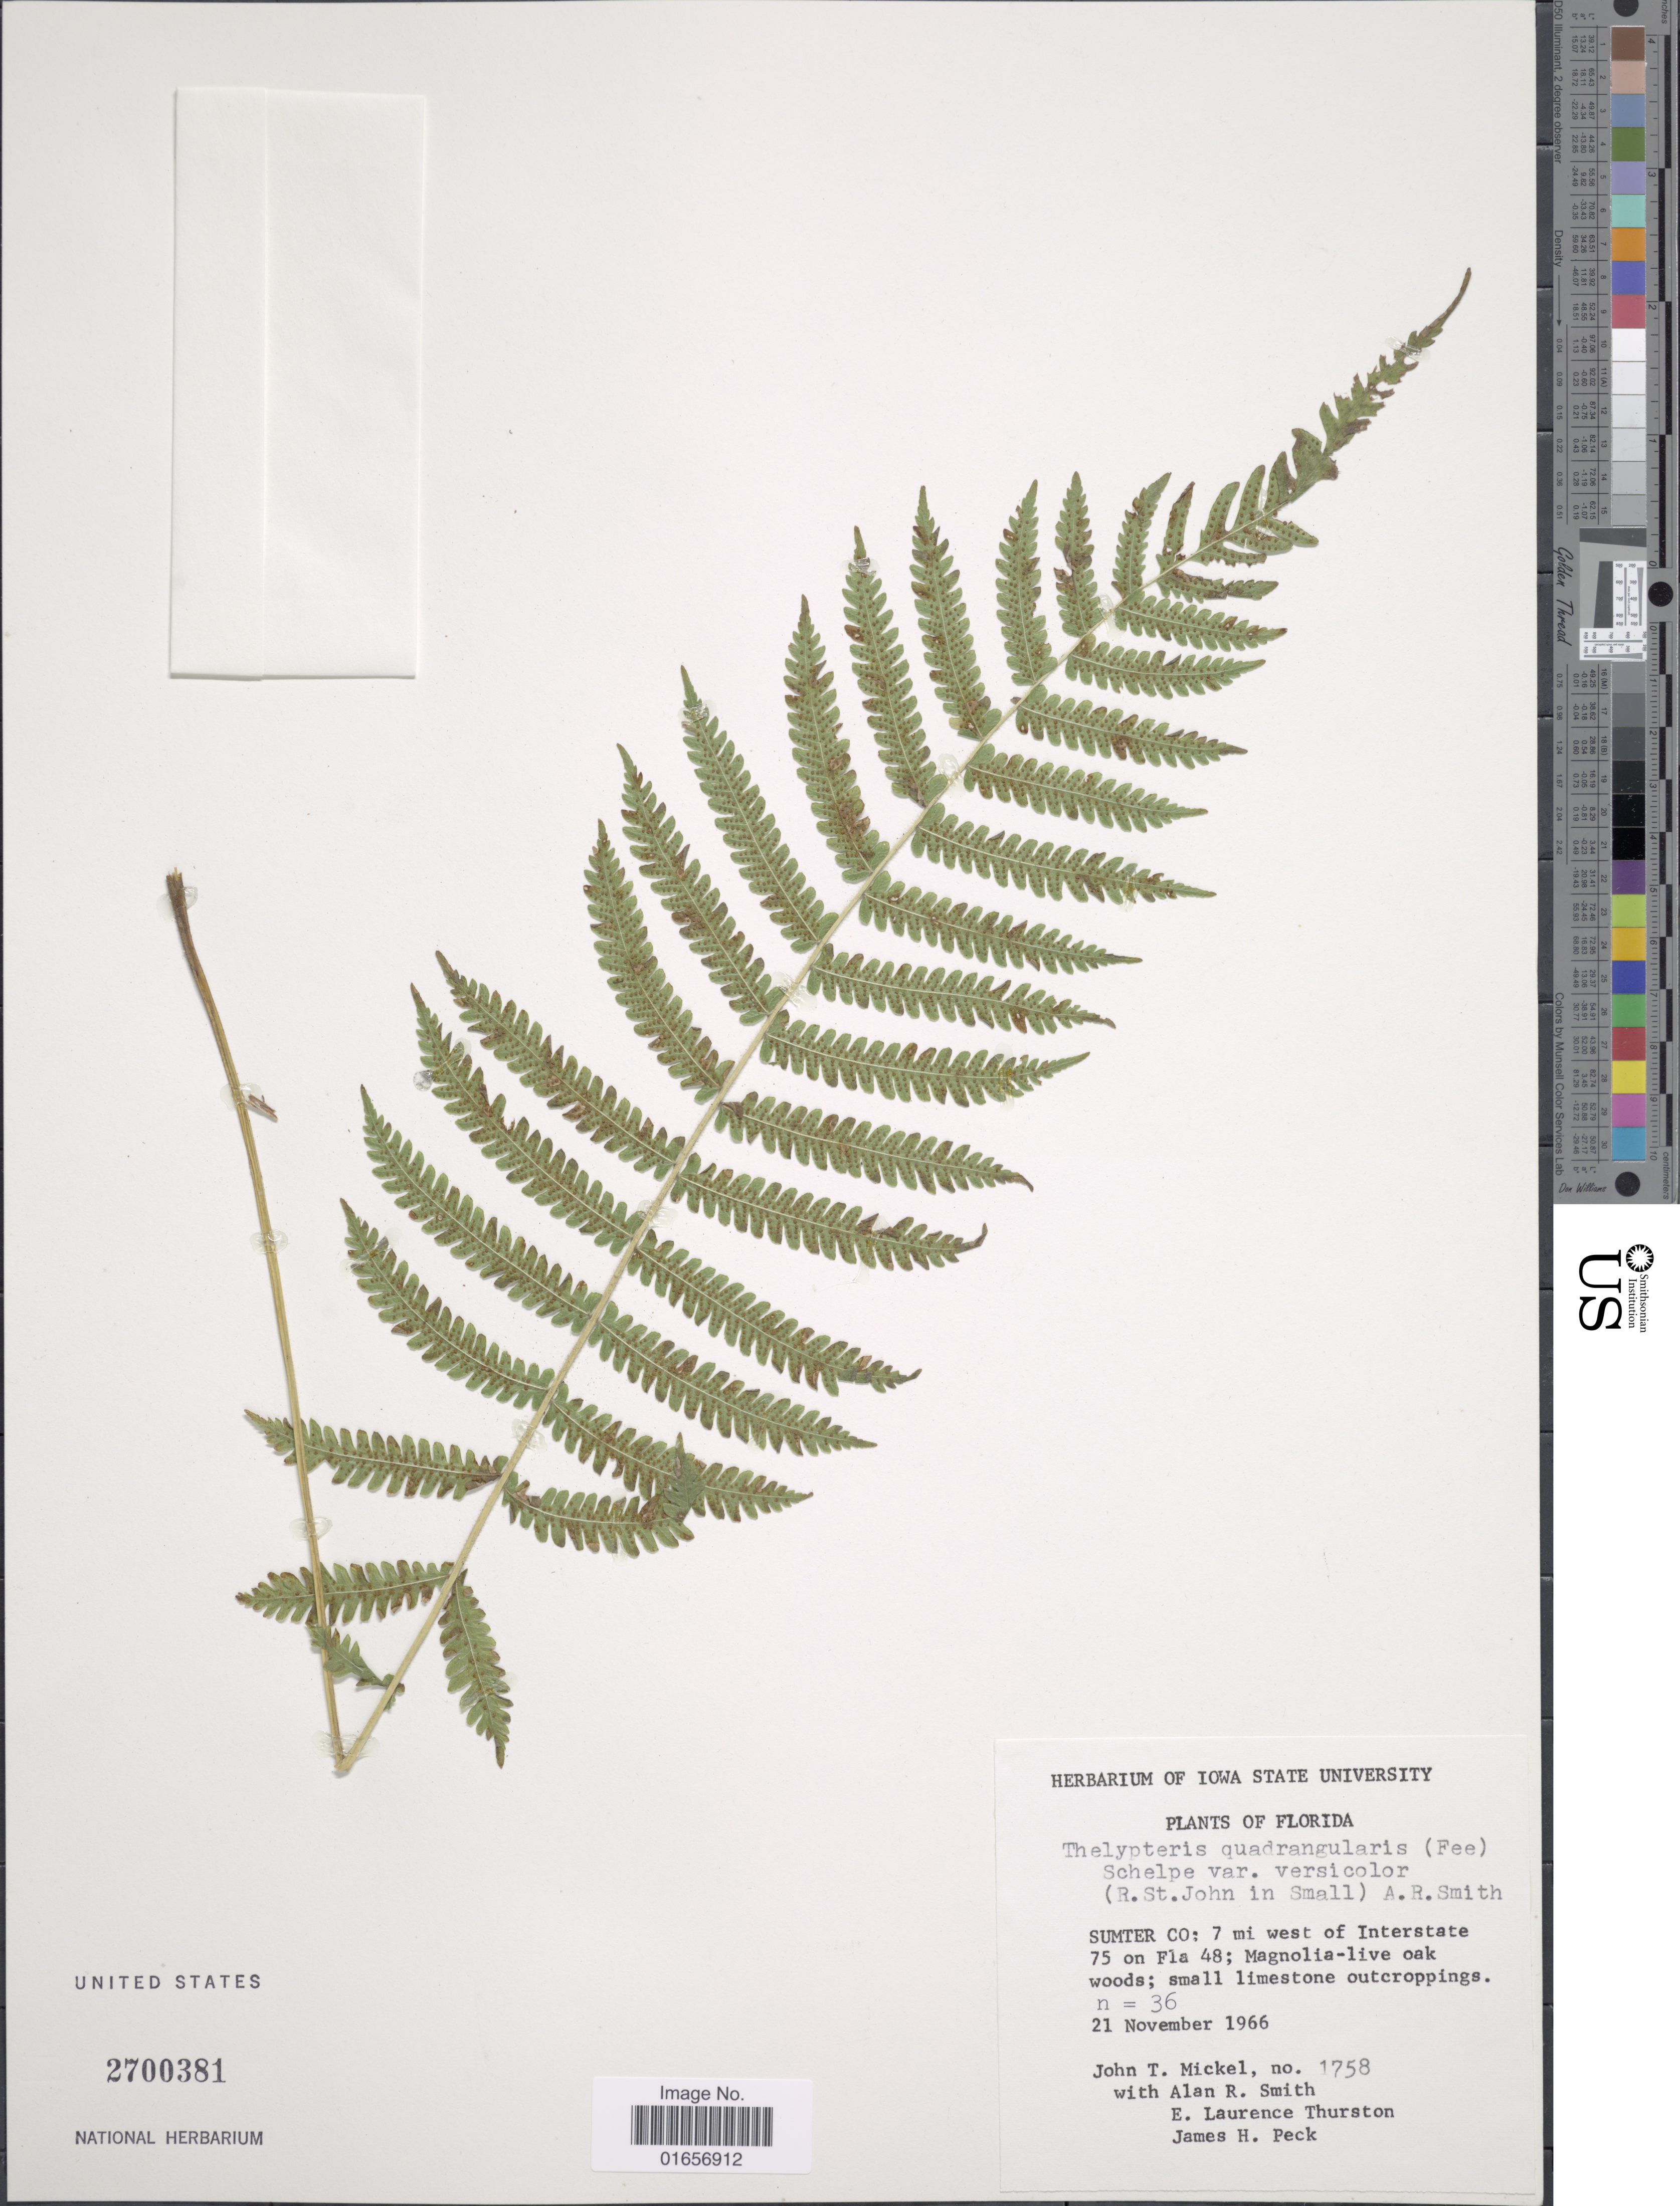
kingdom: Plantae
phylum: Tracheophyta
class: Polypodiopsida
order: Polypodiales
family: Thelypteridaceae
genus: Christella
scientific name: Christella hispidula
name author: (Decne.) Holttum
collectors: J. T. Mickel, A. R. Smith, E. Thurston & J. Peck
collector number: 1758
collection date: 1966-11-21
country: United States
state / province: Florida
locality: Sumter Co: 7 mi west of Interstate 75 on Fla 48; Magnolia- live oak woods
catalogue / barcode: US 2700381